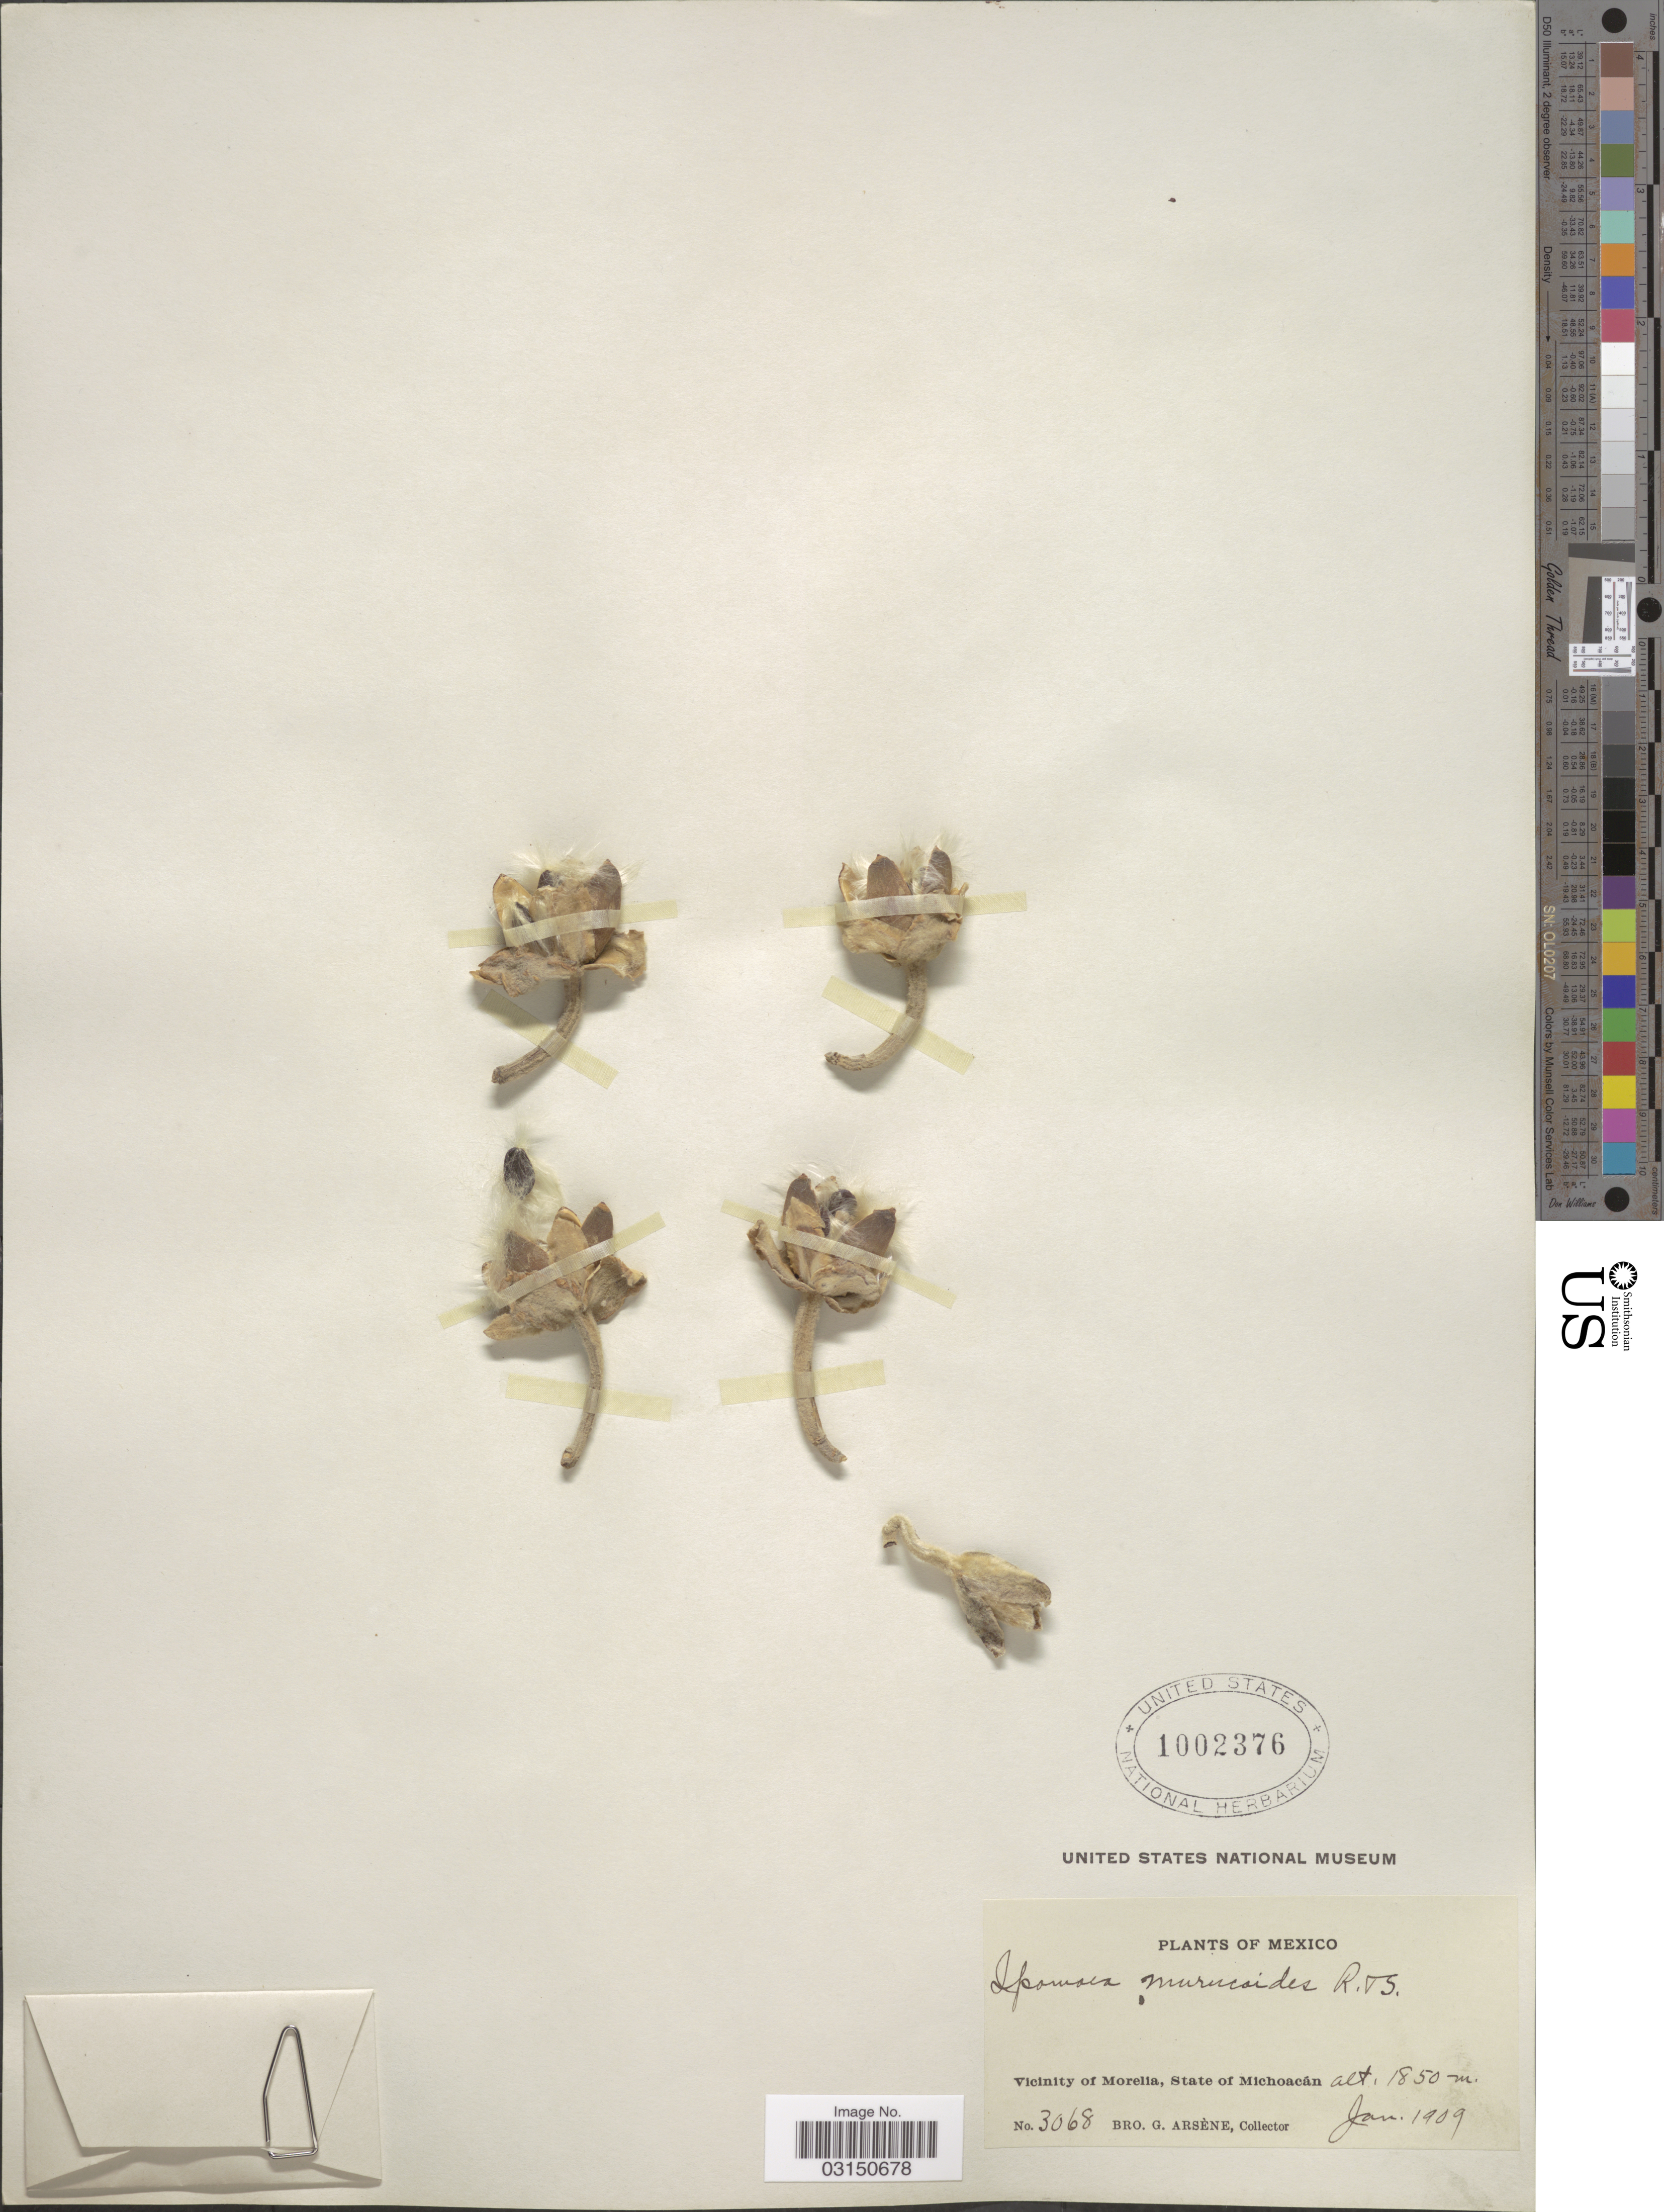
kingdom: Plantae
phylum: Tracheophyta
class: Magnoliopsida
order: Solanales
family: Convolvulaceae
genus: Ipomoea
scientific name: Ipomoea murucoides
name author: Roem. & Schult.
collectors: Bro. G. Arsène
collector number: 3068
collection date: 1909-01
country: Mexico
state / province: Michoacán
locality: Vicinity of Morelia.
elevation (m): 1850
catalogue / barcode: US 1002376